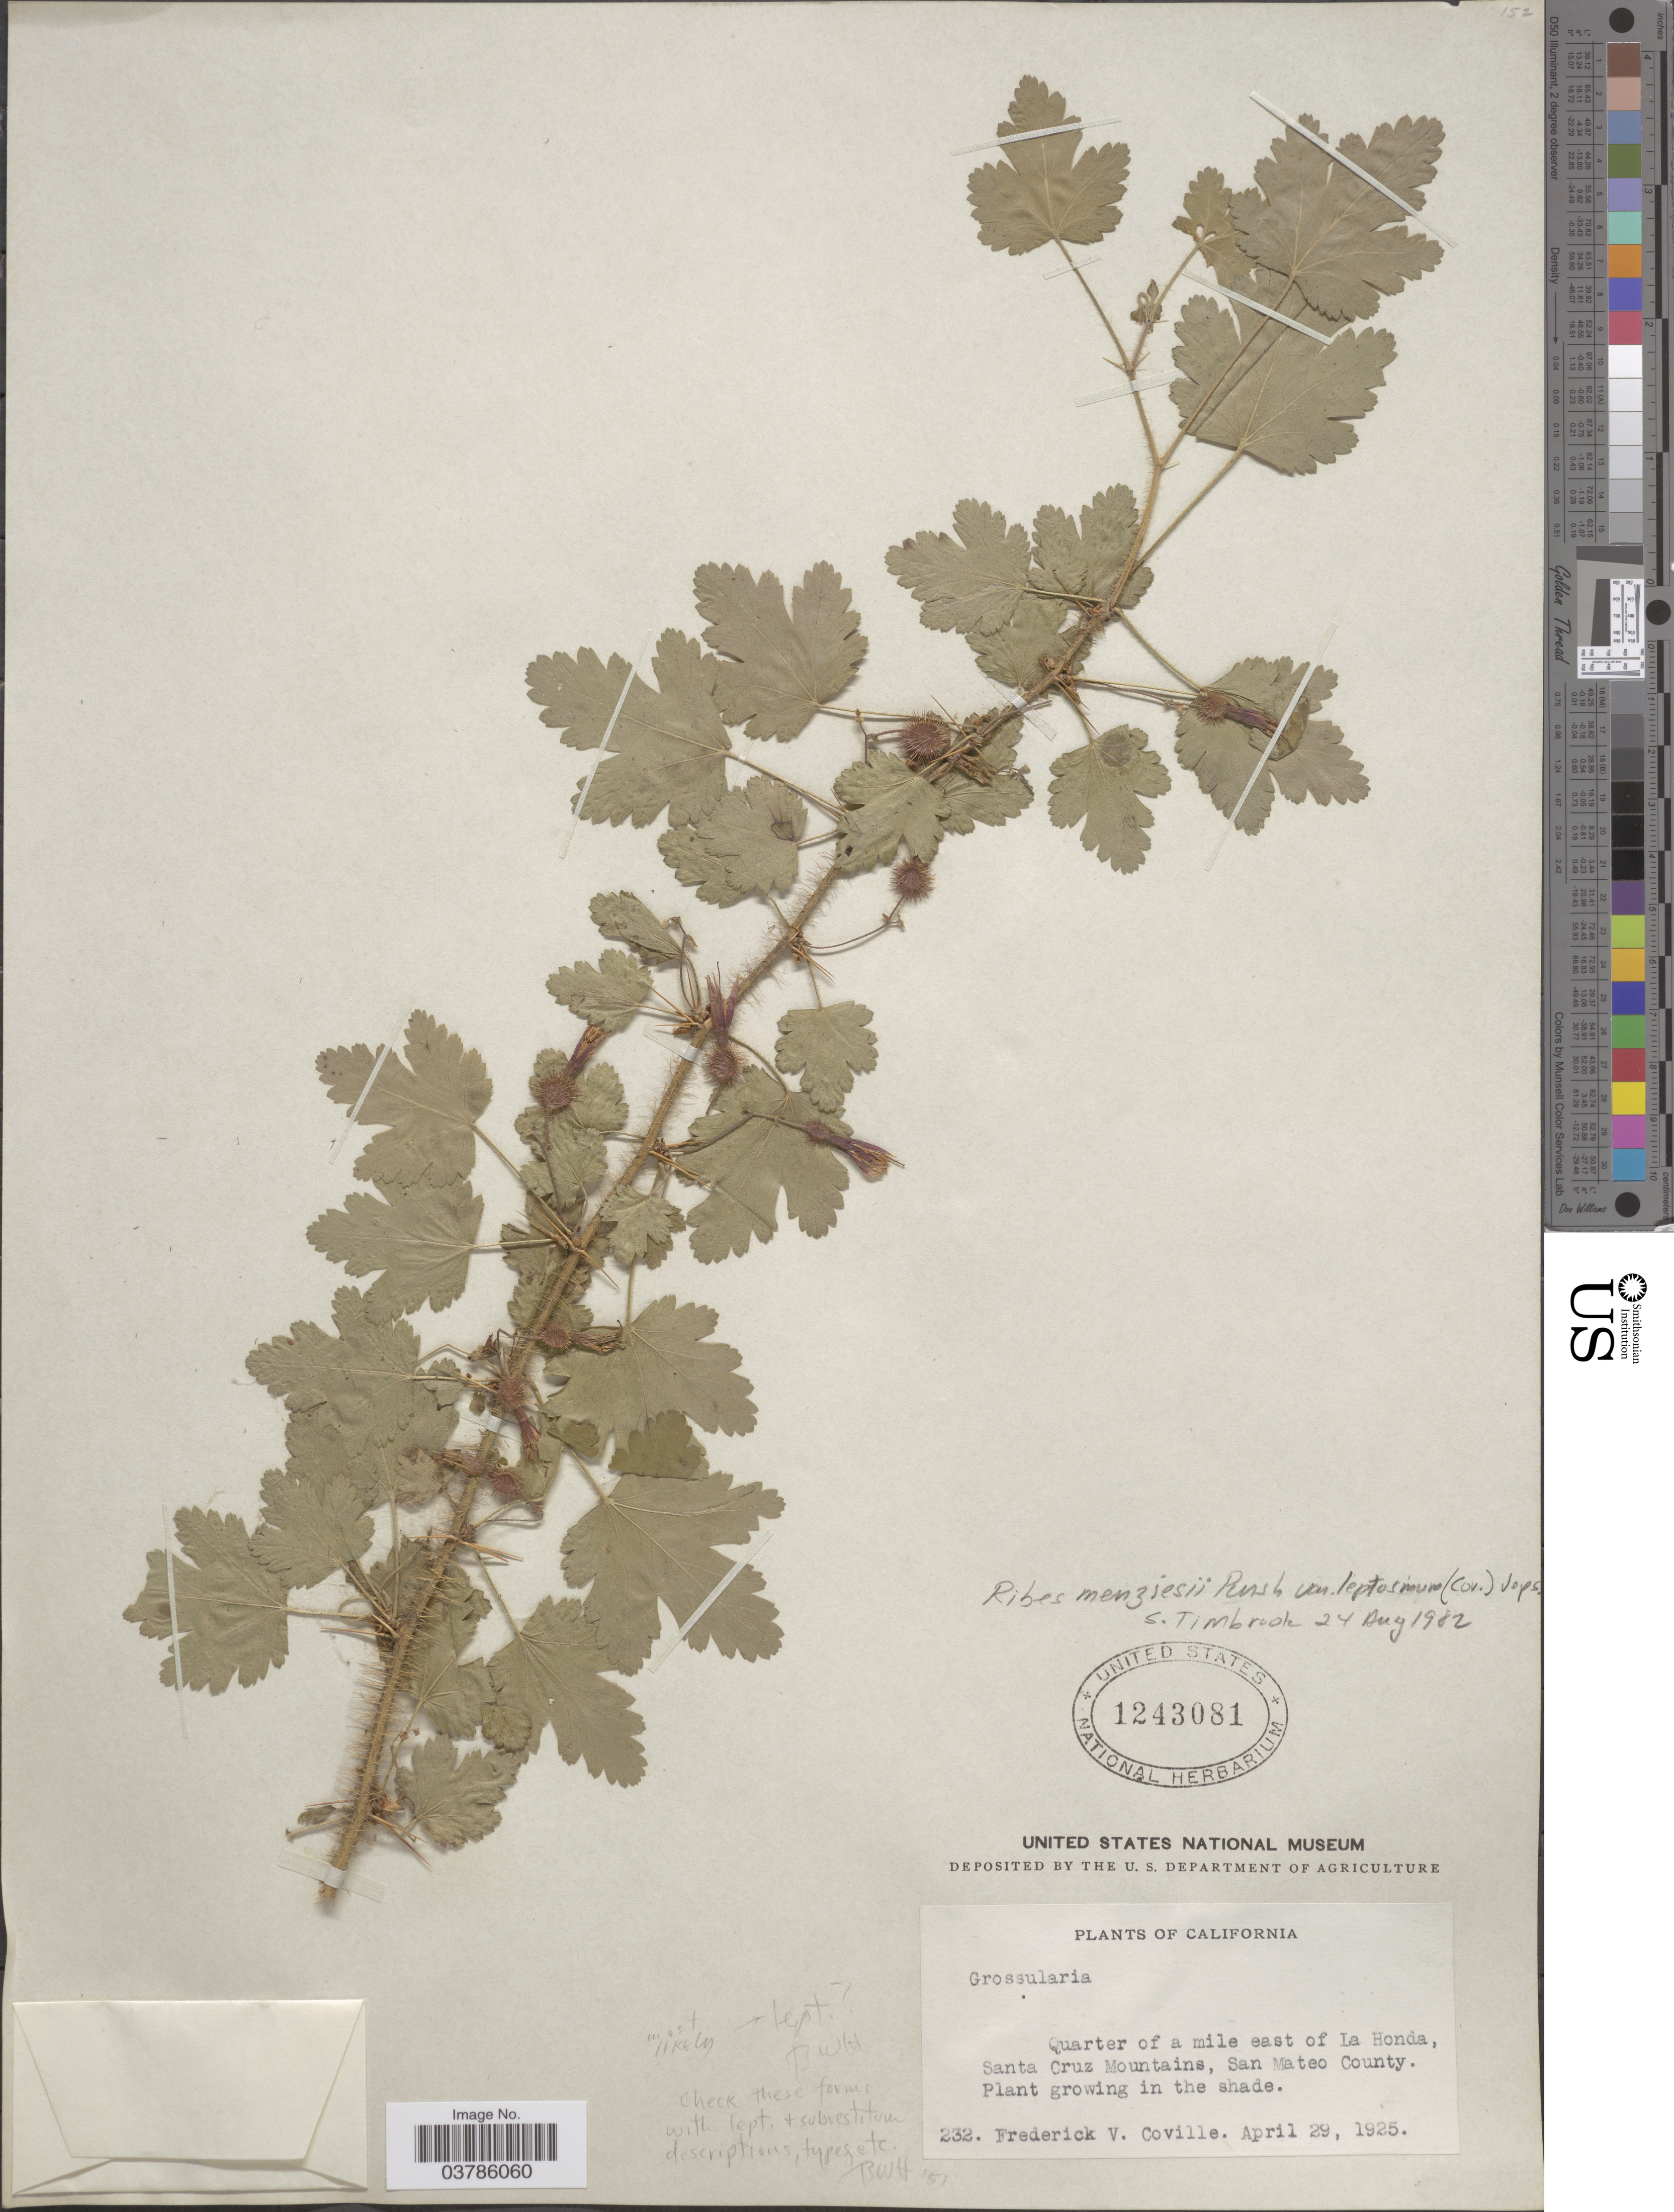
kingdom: Plantae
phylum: Tracheophyta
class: Magnoliopsida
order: Saxifragales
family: Grossulariaceae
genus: Ribes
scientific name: Ribes menziesii var. leptosum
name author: (Coville) Jeps.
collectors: F. V. Coville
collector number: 232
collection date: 1925-04-29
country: United States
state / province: California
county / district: San Mateo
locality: Quarter of a mile east of La Honda, Santa Cruz Mountains, San Mateo County.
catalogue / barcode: US 1243081